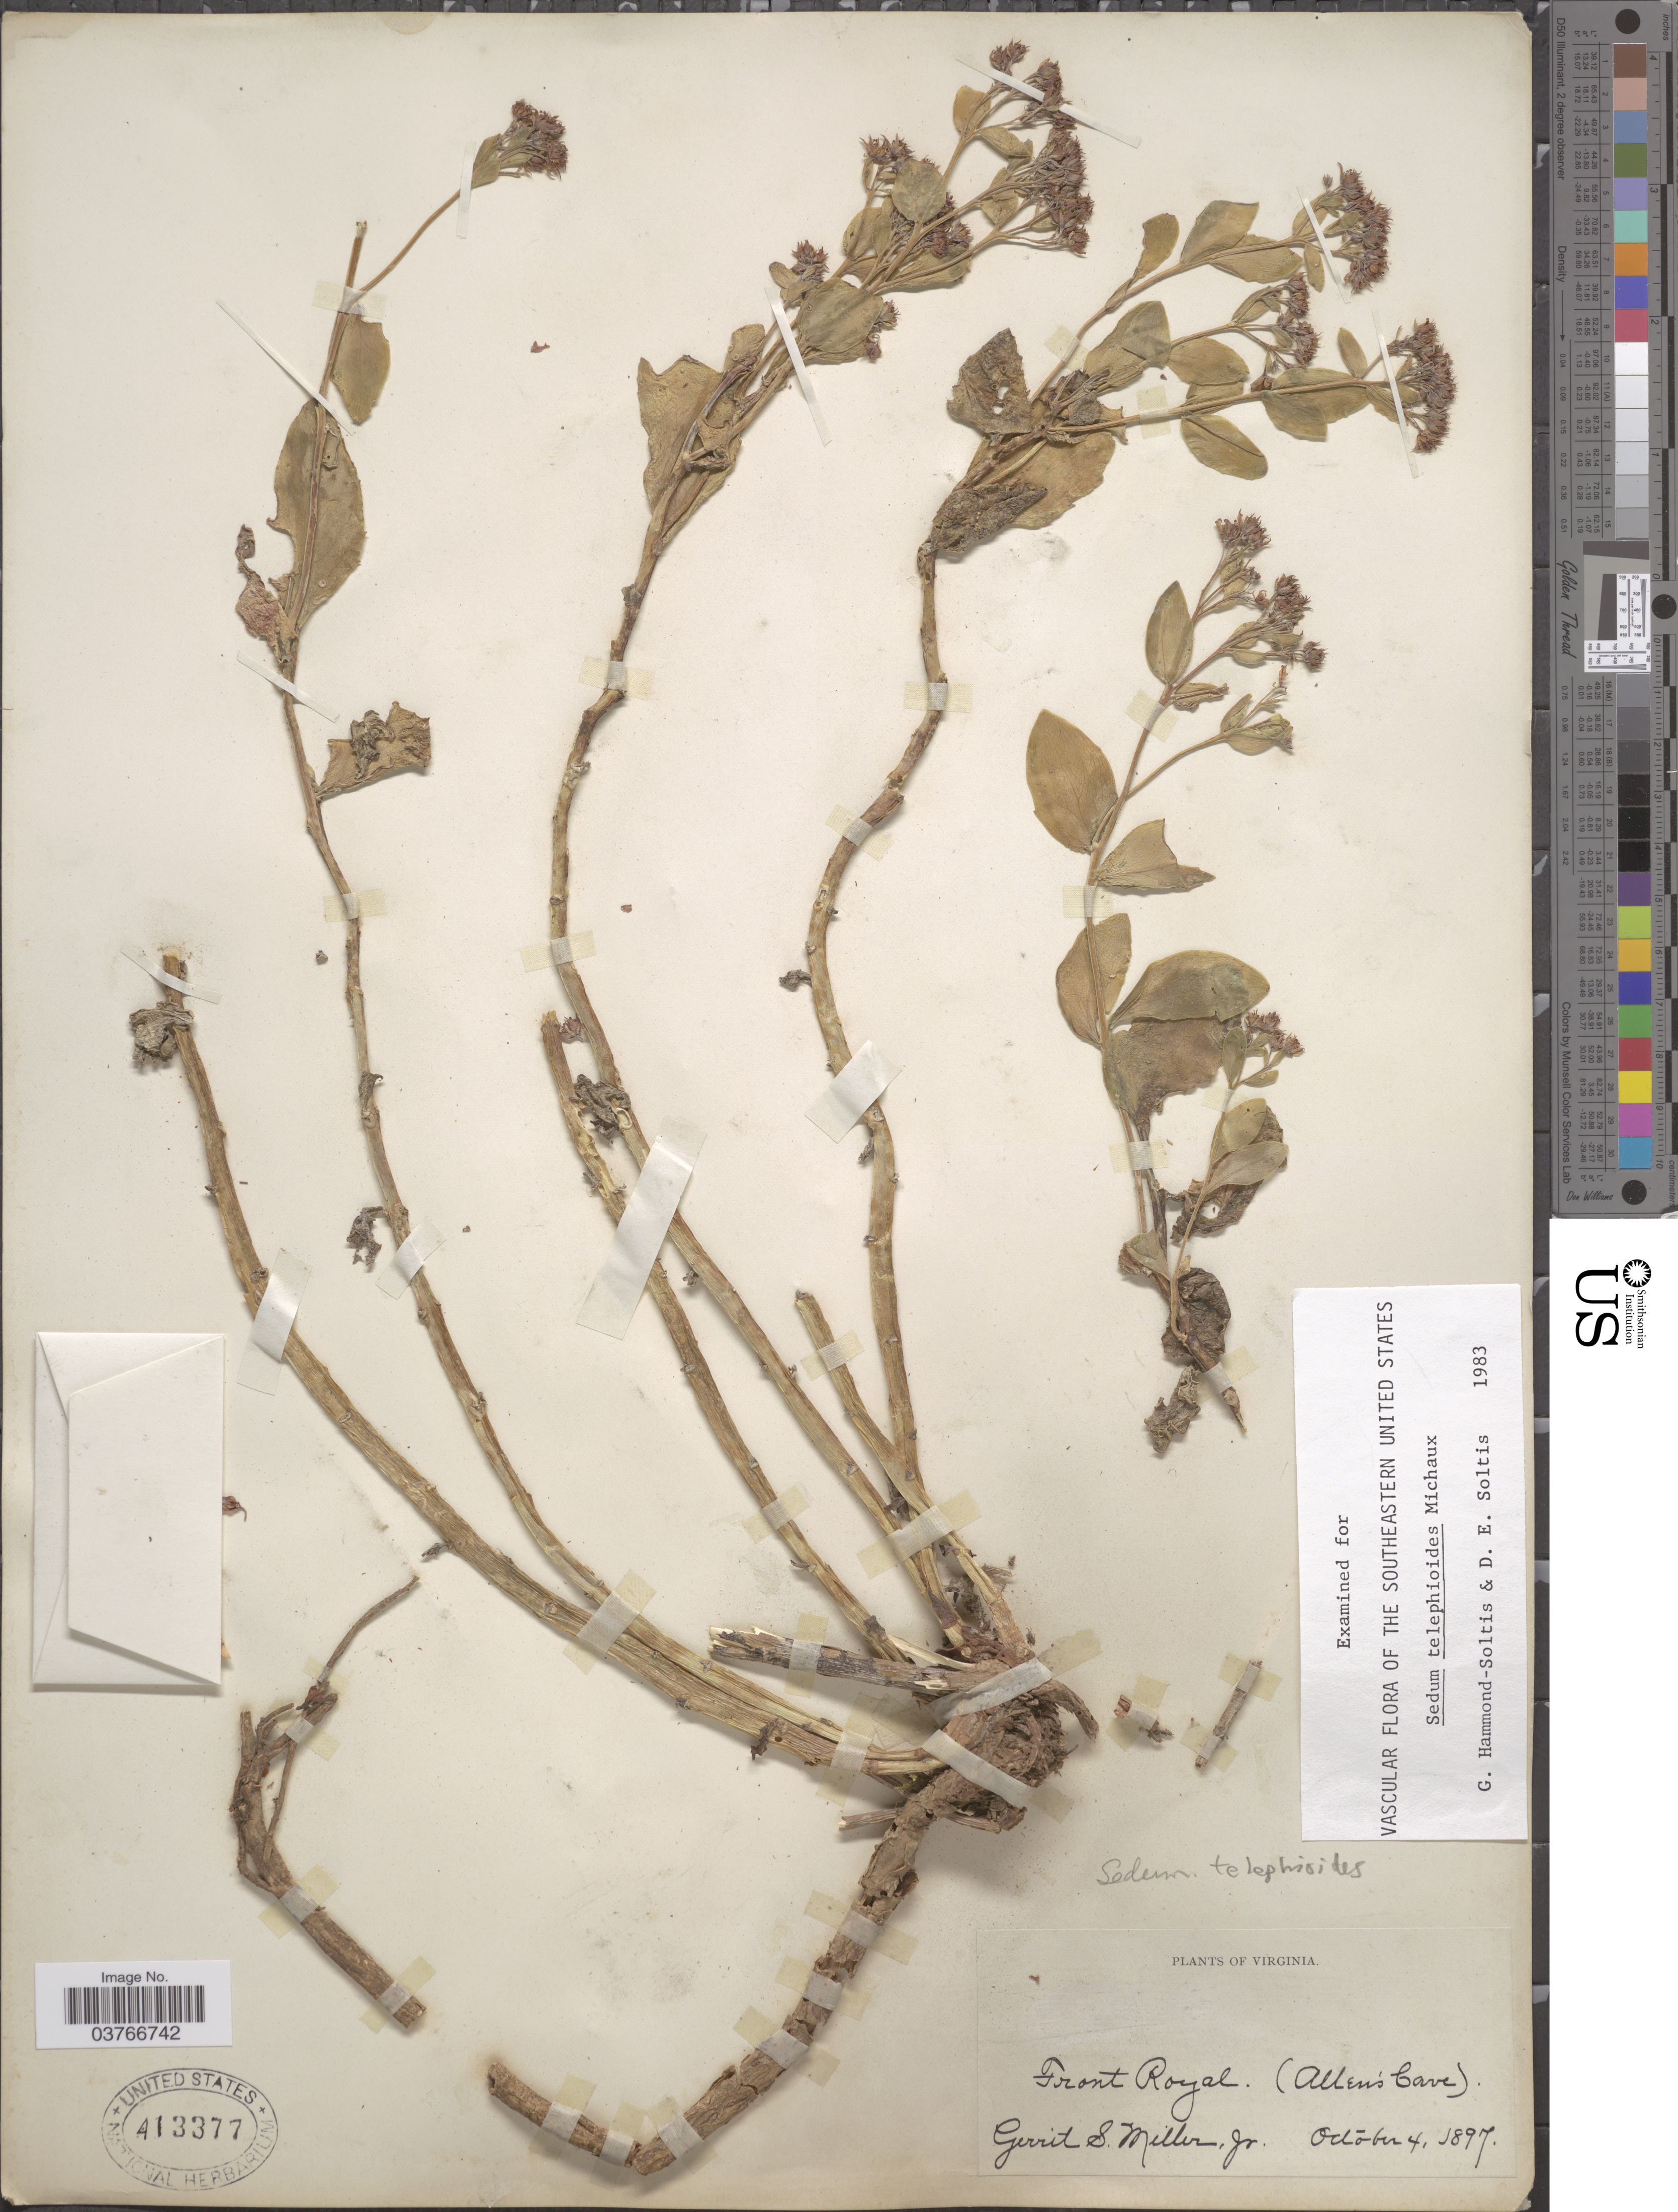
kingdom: Plantae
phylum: Tracheophyta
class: Magnoliopsida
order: Saxifragales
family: Crassulaceae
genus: Hylotelephium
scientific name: Hylotelephium telephioides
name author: (Michx.) H. Ohba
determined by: Strong, Mark T., (BOT), Smithsonian Institution - National Museum of Natural History (UNITED STATES)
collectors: G. S. Miller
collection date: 1897-10-04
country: United States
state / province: Virginia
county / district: Warren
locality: Front Royal. (Allen's Cave).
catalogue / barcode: US 413377